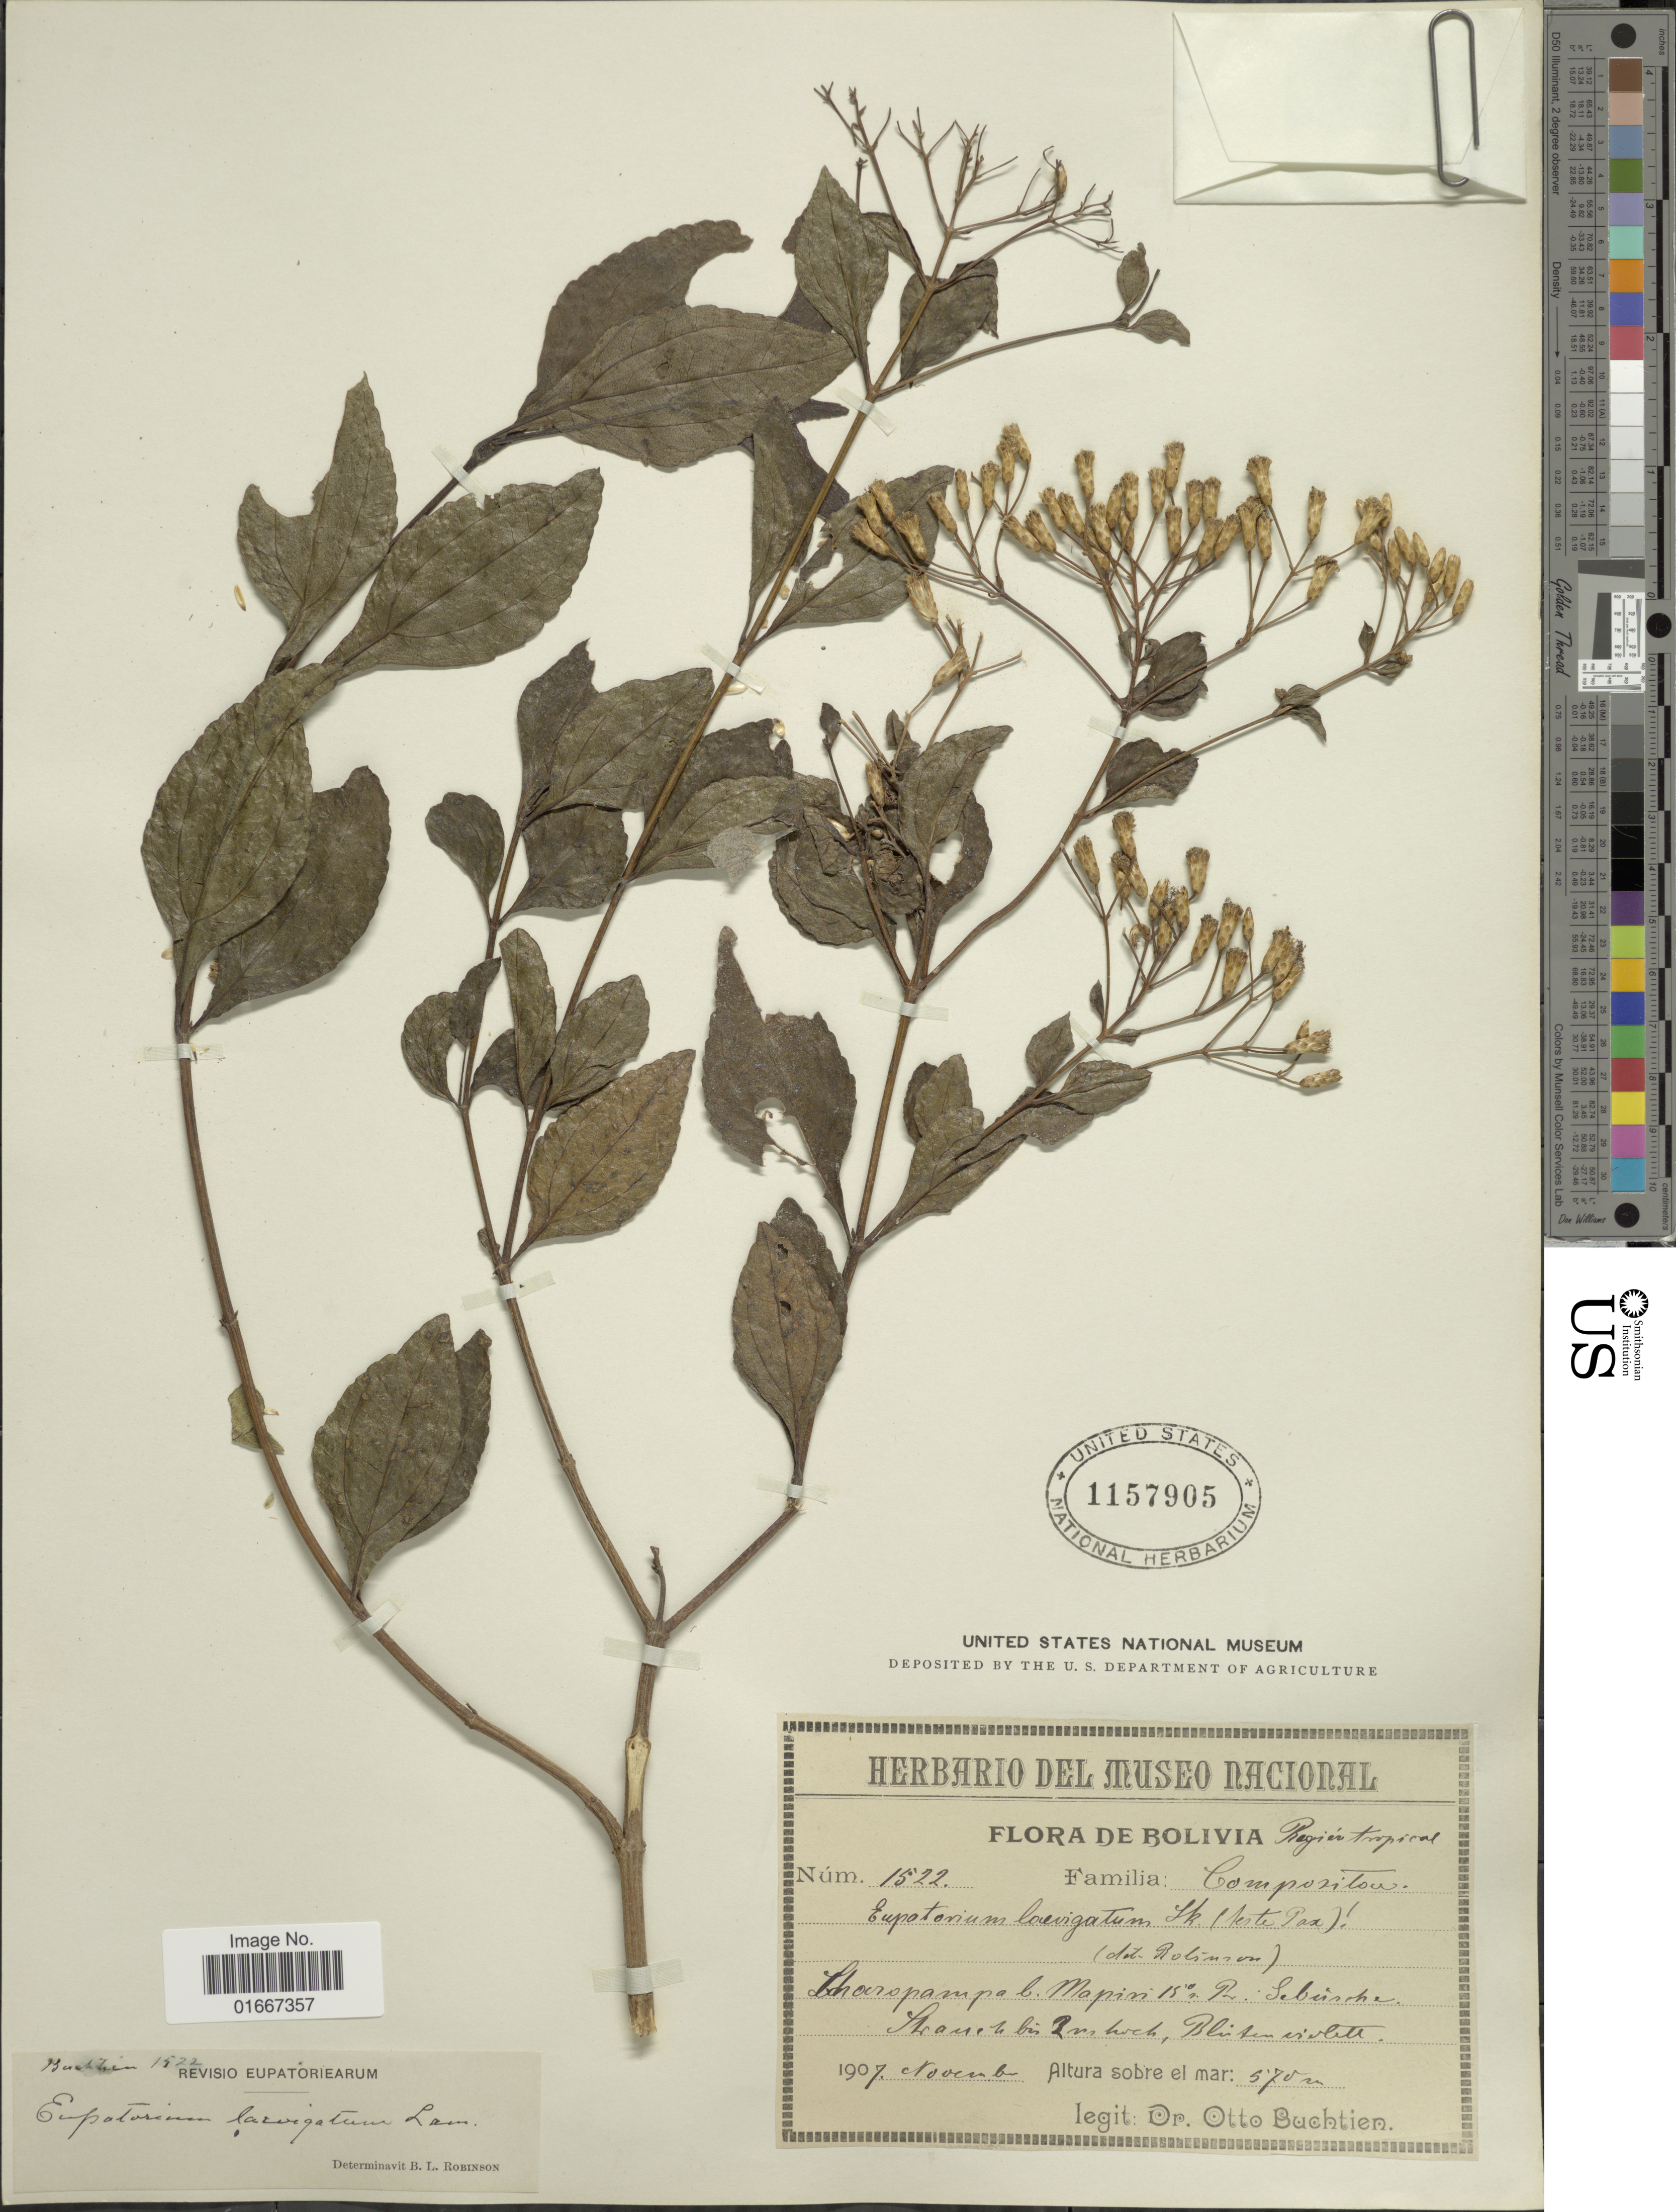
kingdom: Plantae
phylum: Tracheophyta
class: Magnoliopsida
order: Asterales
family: Asteraceae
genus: Chromolaena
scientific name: Chromolaena laevigata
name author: (Lam.) R.M. King & H. Rob.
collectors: O. Buchtien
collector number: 1522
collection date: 1907-11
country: Bolivia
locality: Region Tropical. Chocopampa b. mapiri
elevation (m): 570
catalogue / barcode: US 1157905